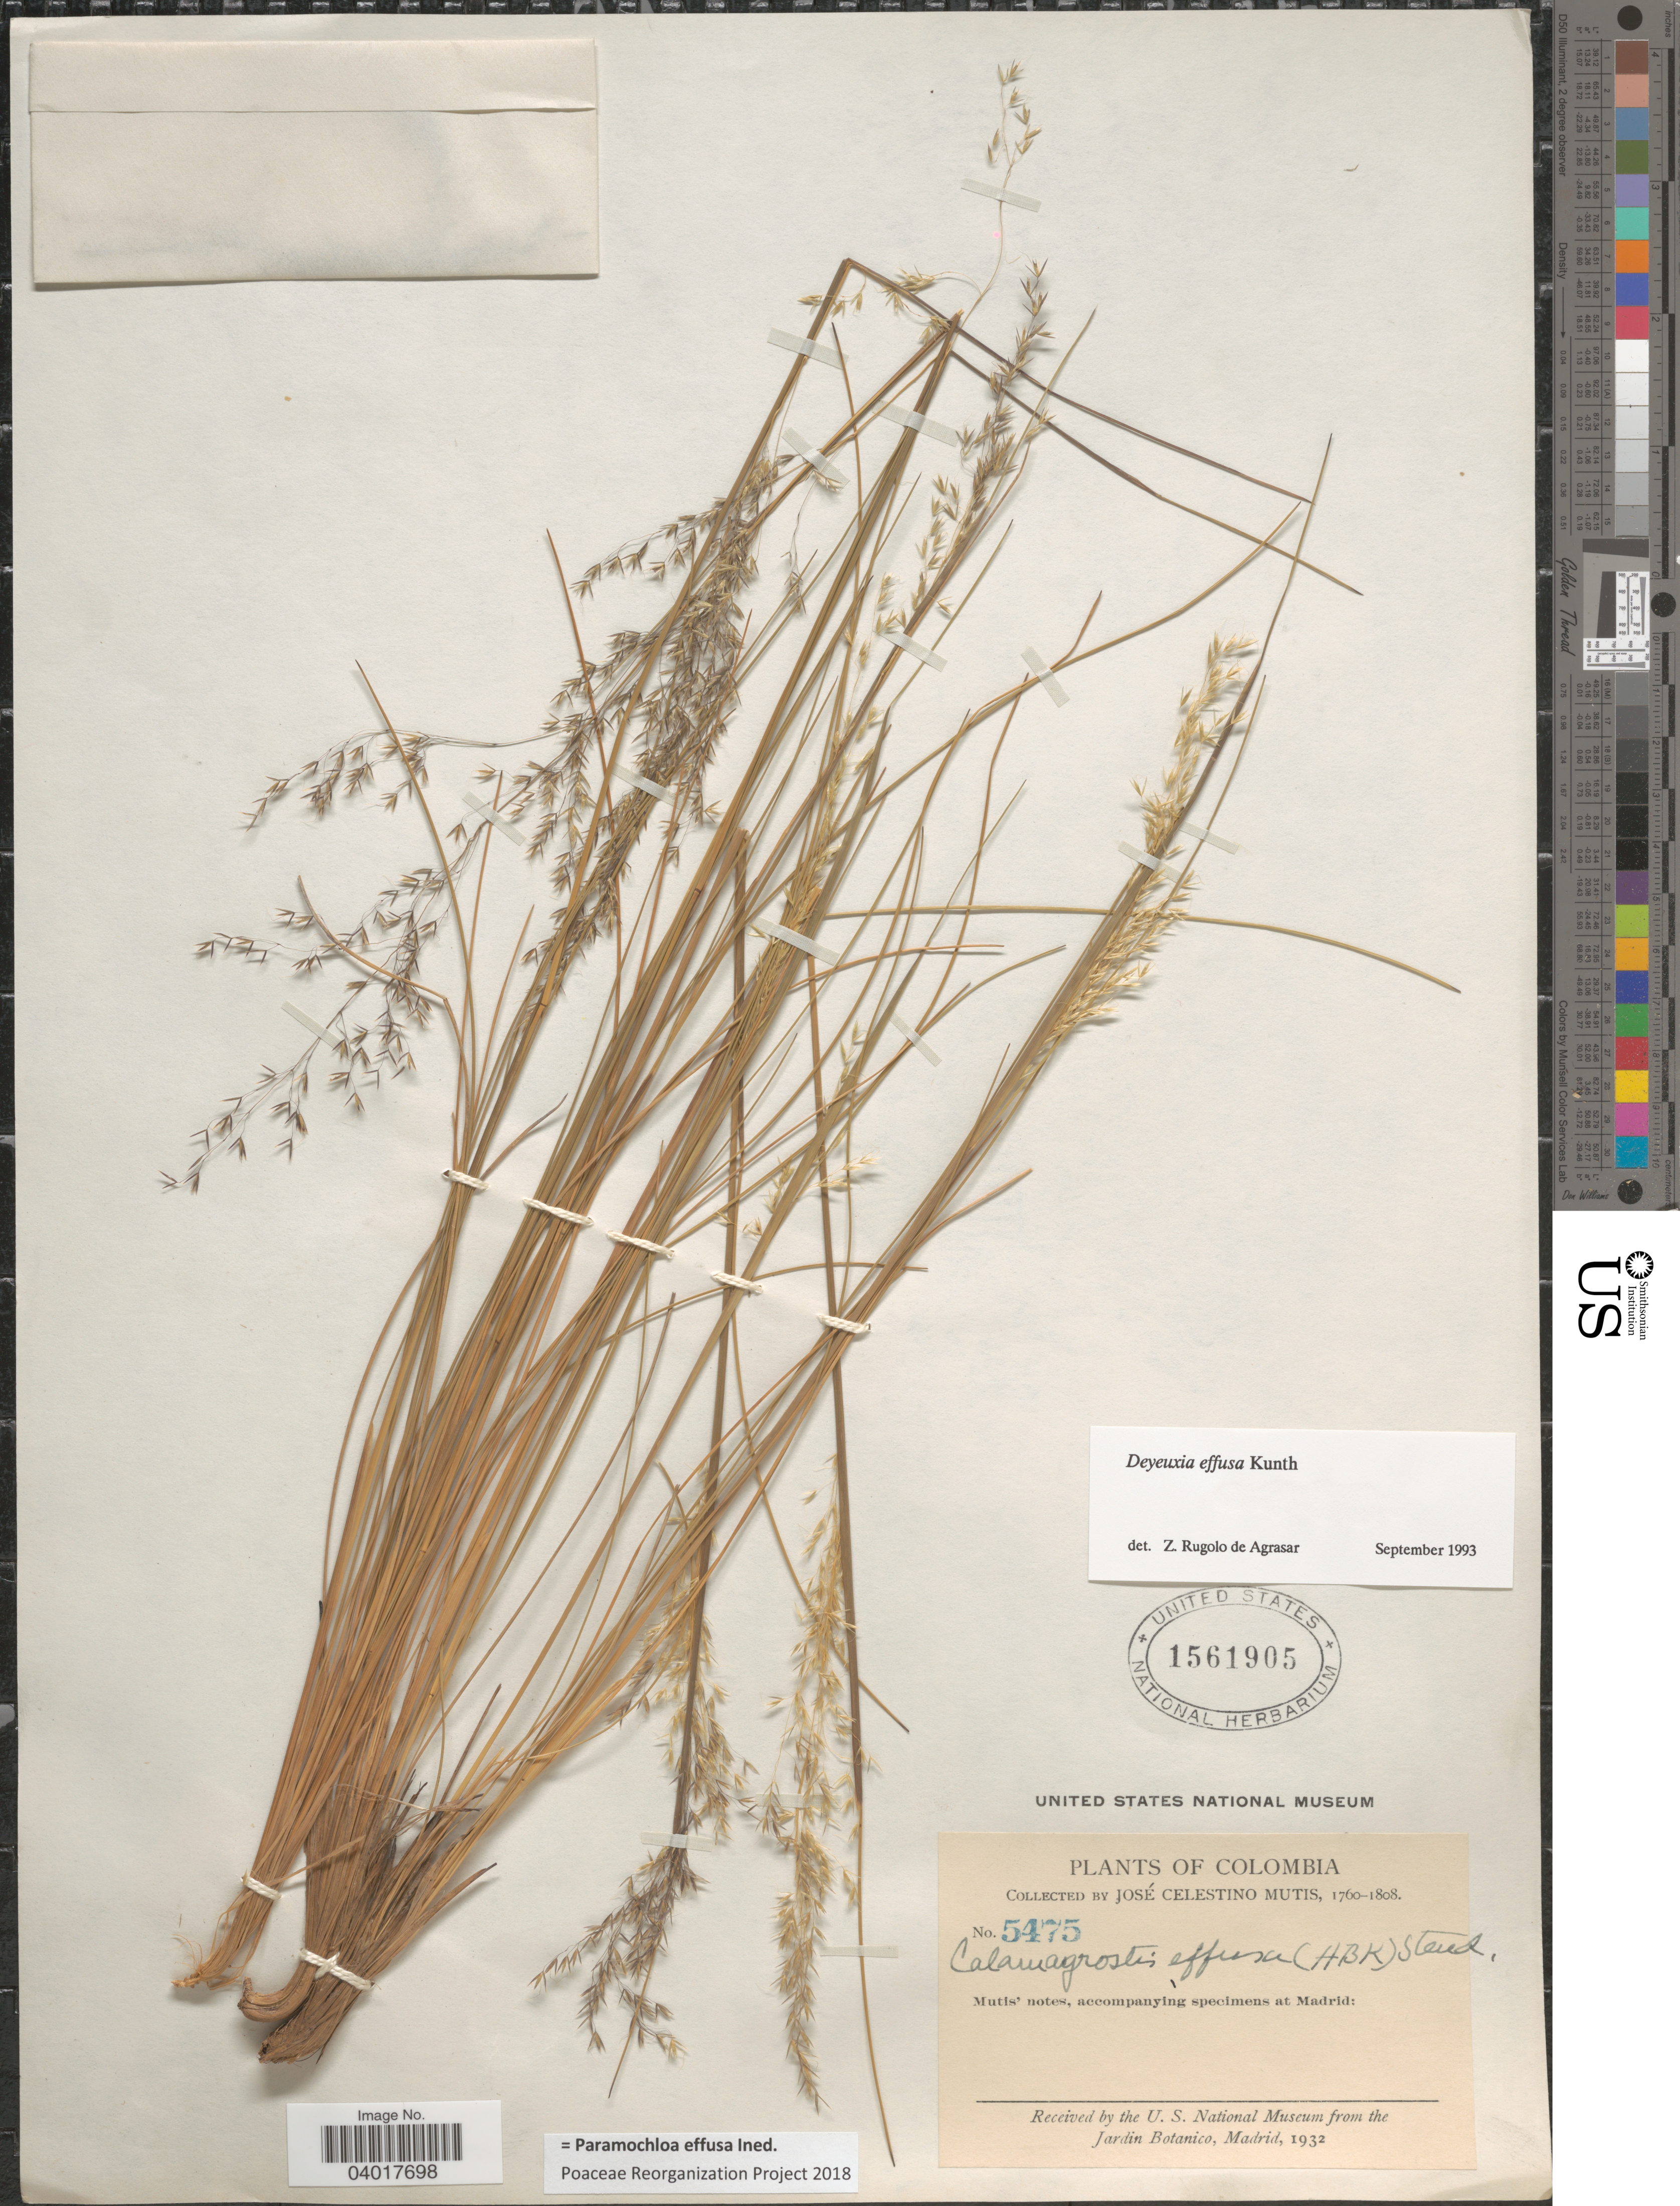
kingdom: Plantae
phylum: Tracheophyta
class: Liliopsida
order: Poales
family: Poaceae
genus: Paramochloa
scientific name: Paramochloa effusa ined.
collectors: J. C. B. Mutis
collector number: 5475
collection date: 1760/1808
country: Colombia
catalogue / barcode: US 1561905